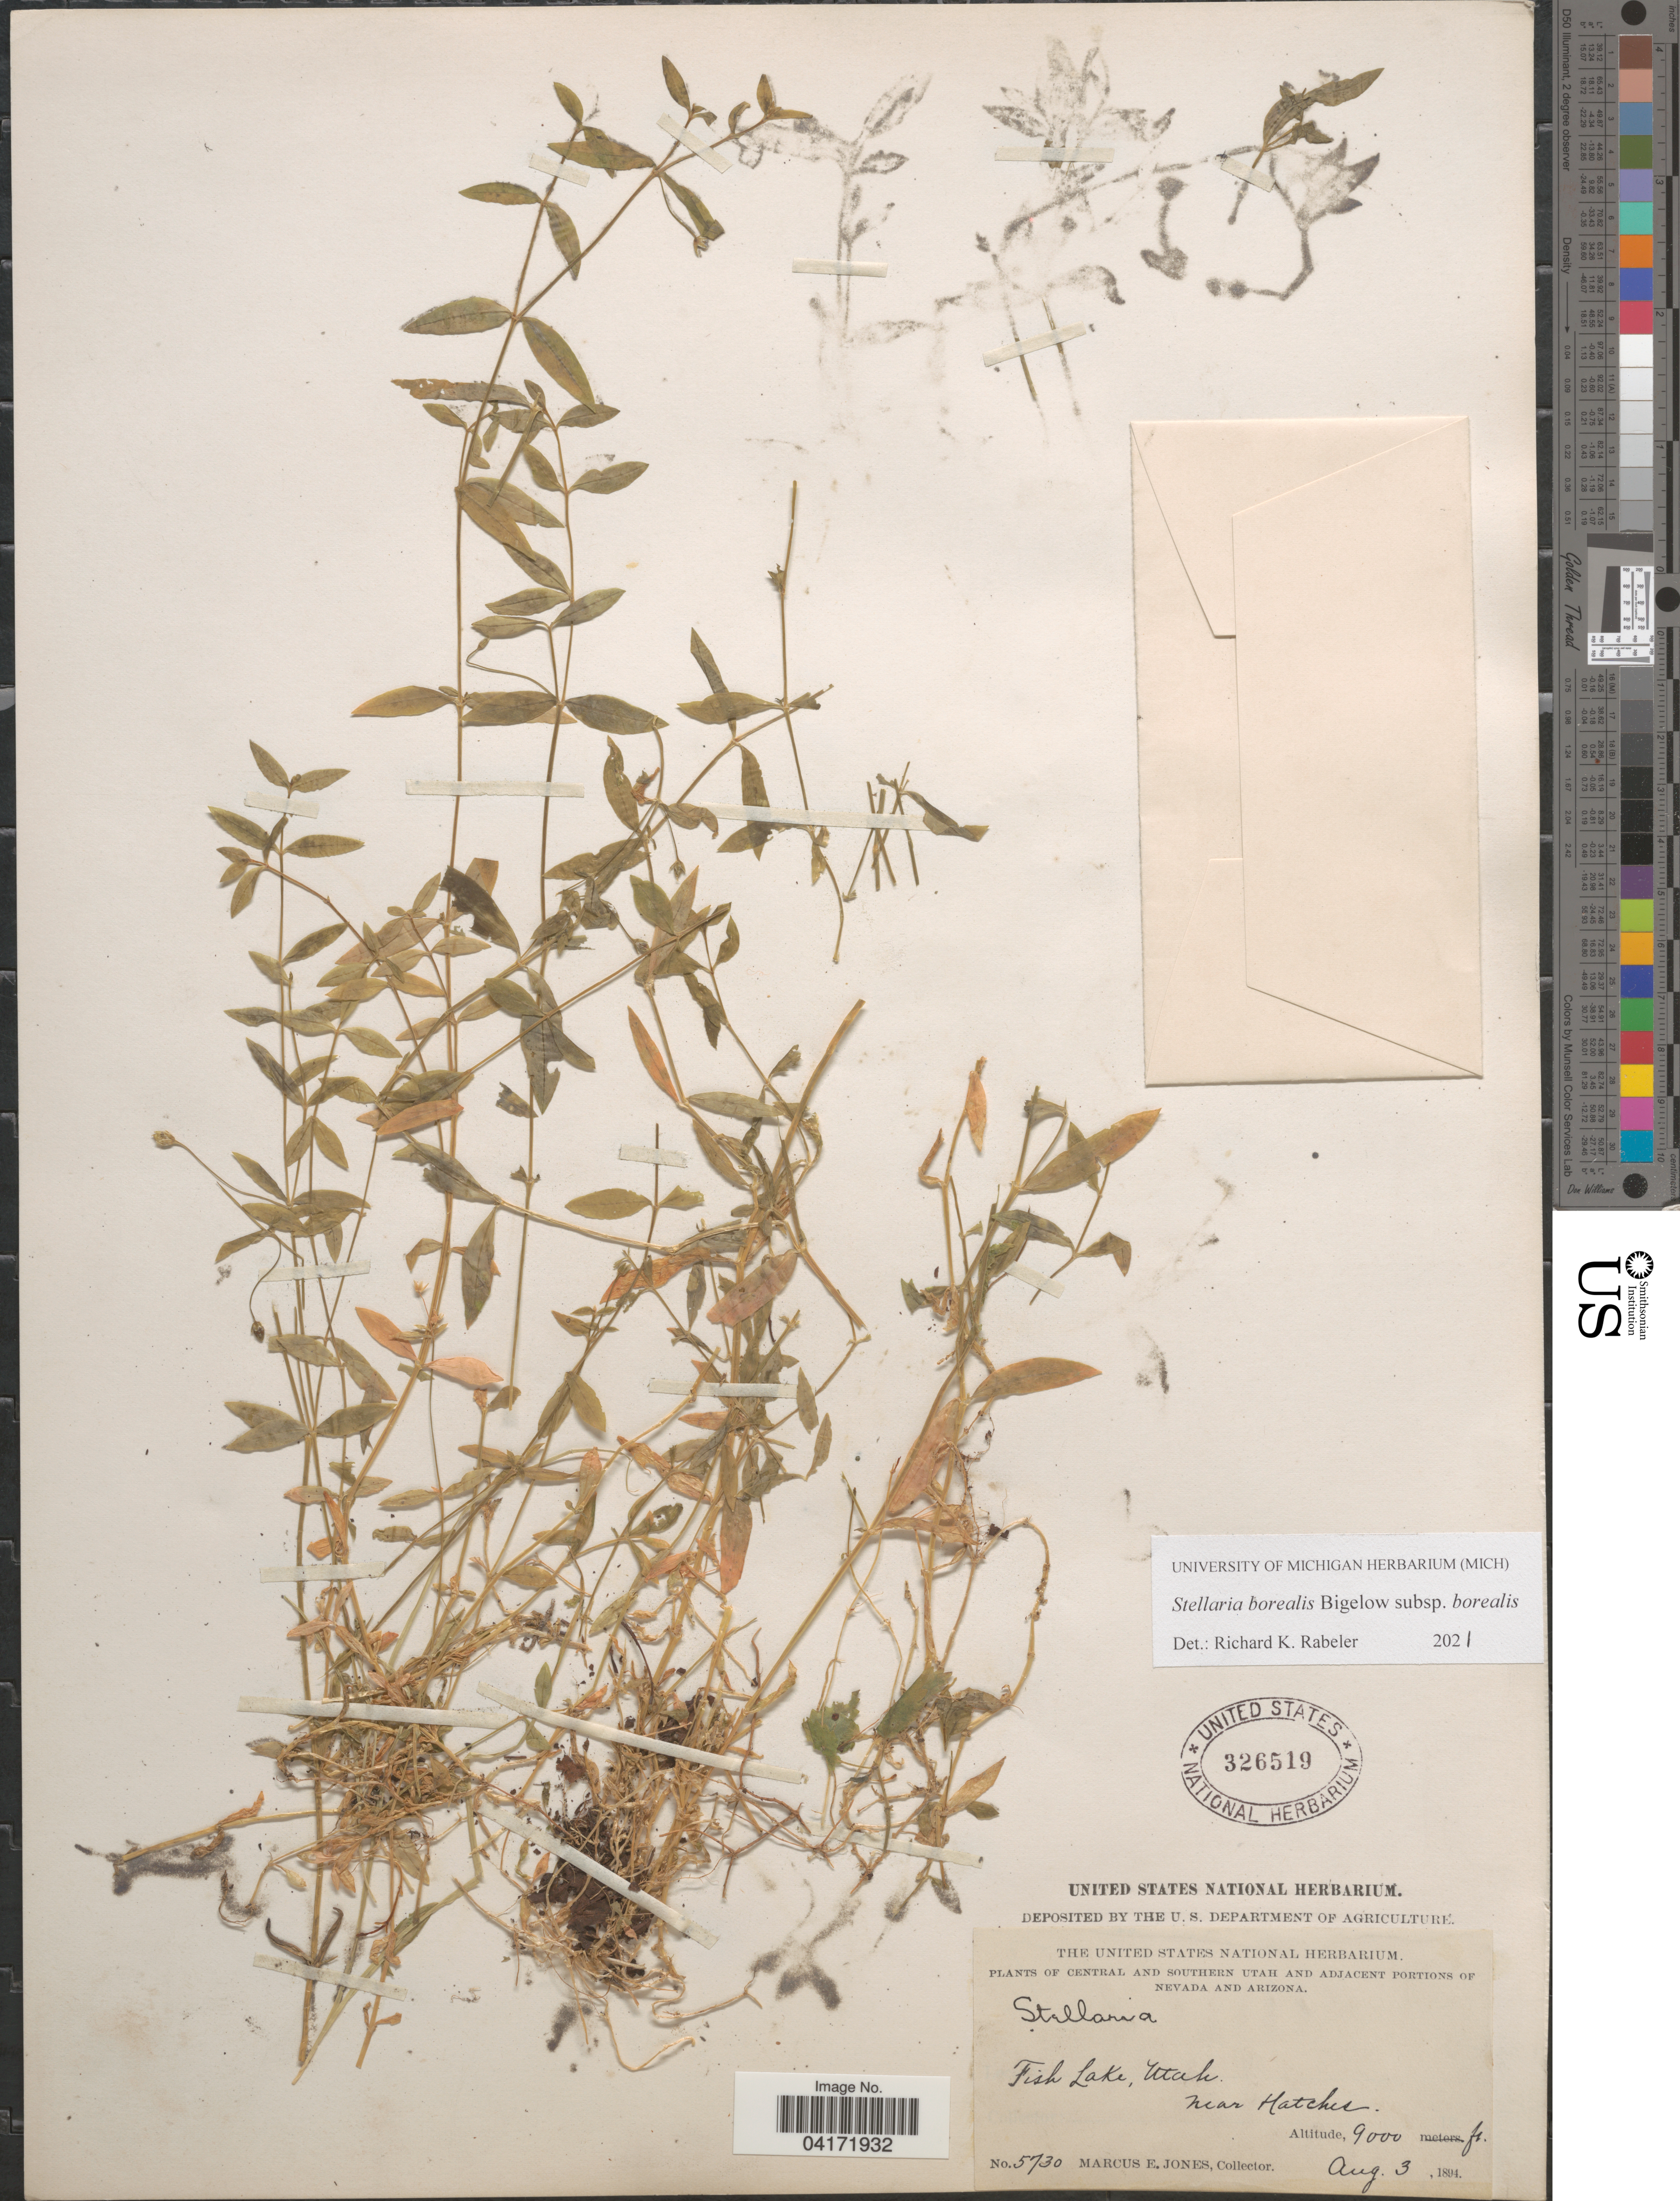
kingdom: Plantae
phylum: Tracheophyta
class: Magnoliopsida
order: Caryophyllales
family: Caryophyllaceae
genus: Stellaria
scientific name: Stellaria borealis subsp. borealis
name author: Bigelow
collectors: M. E. Jones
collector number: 5730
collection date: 1894-08-03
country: United States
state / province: Utah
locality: Central and Southern Utah. Fish Lake. Near Hatches.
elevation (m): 2743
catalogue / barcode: US 326519